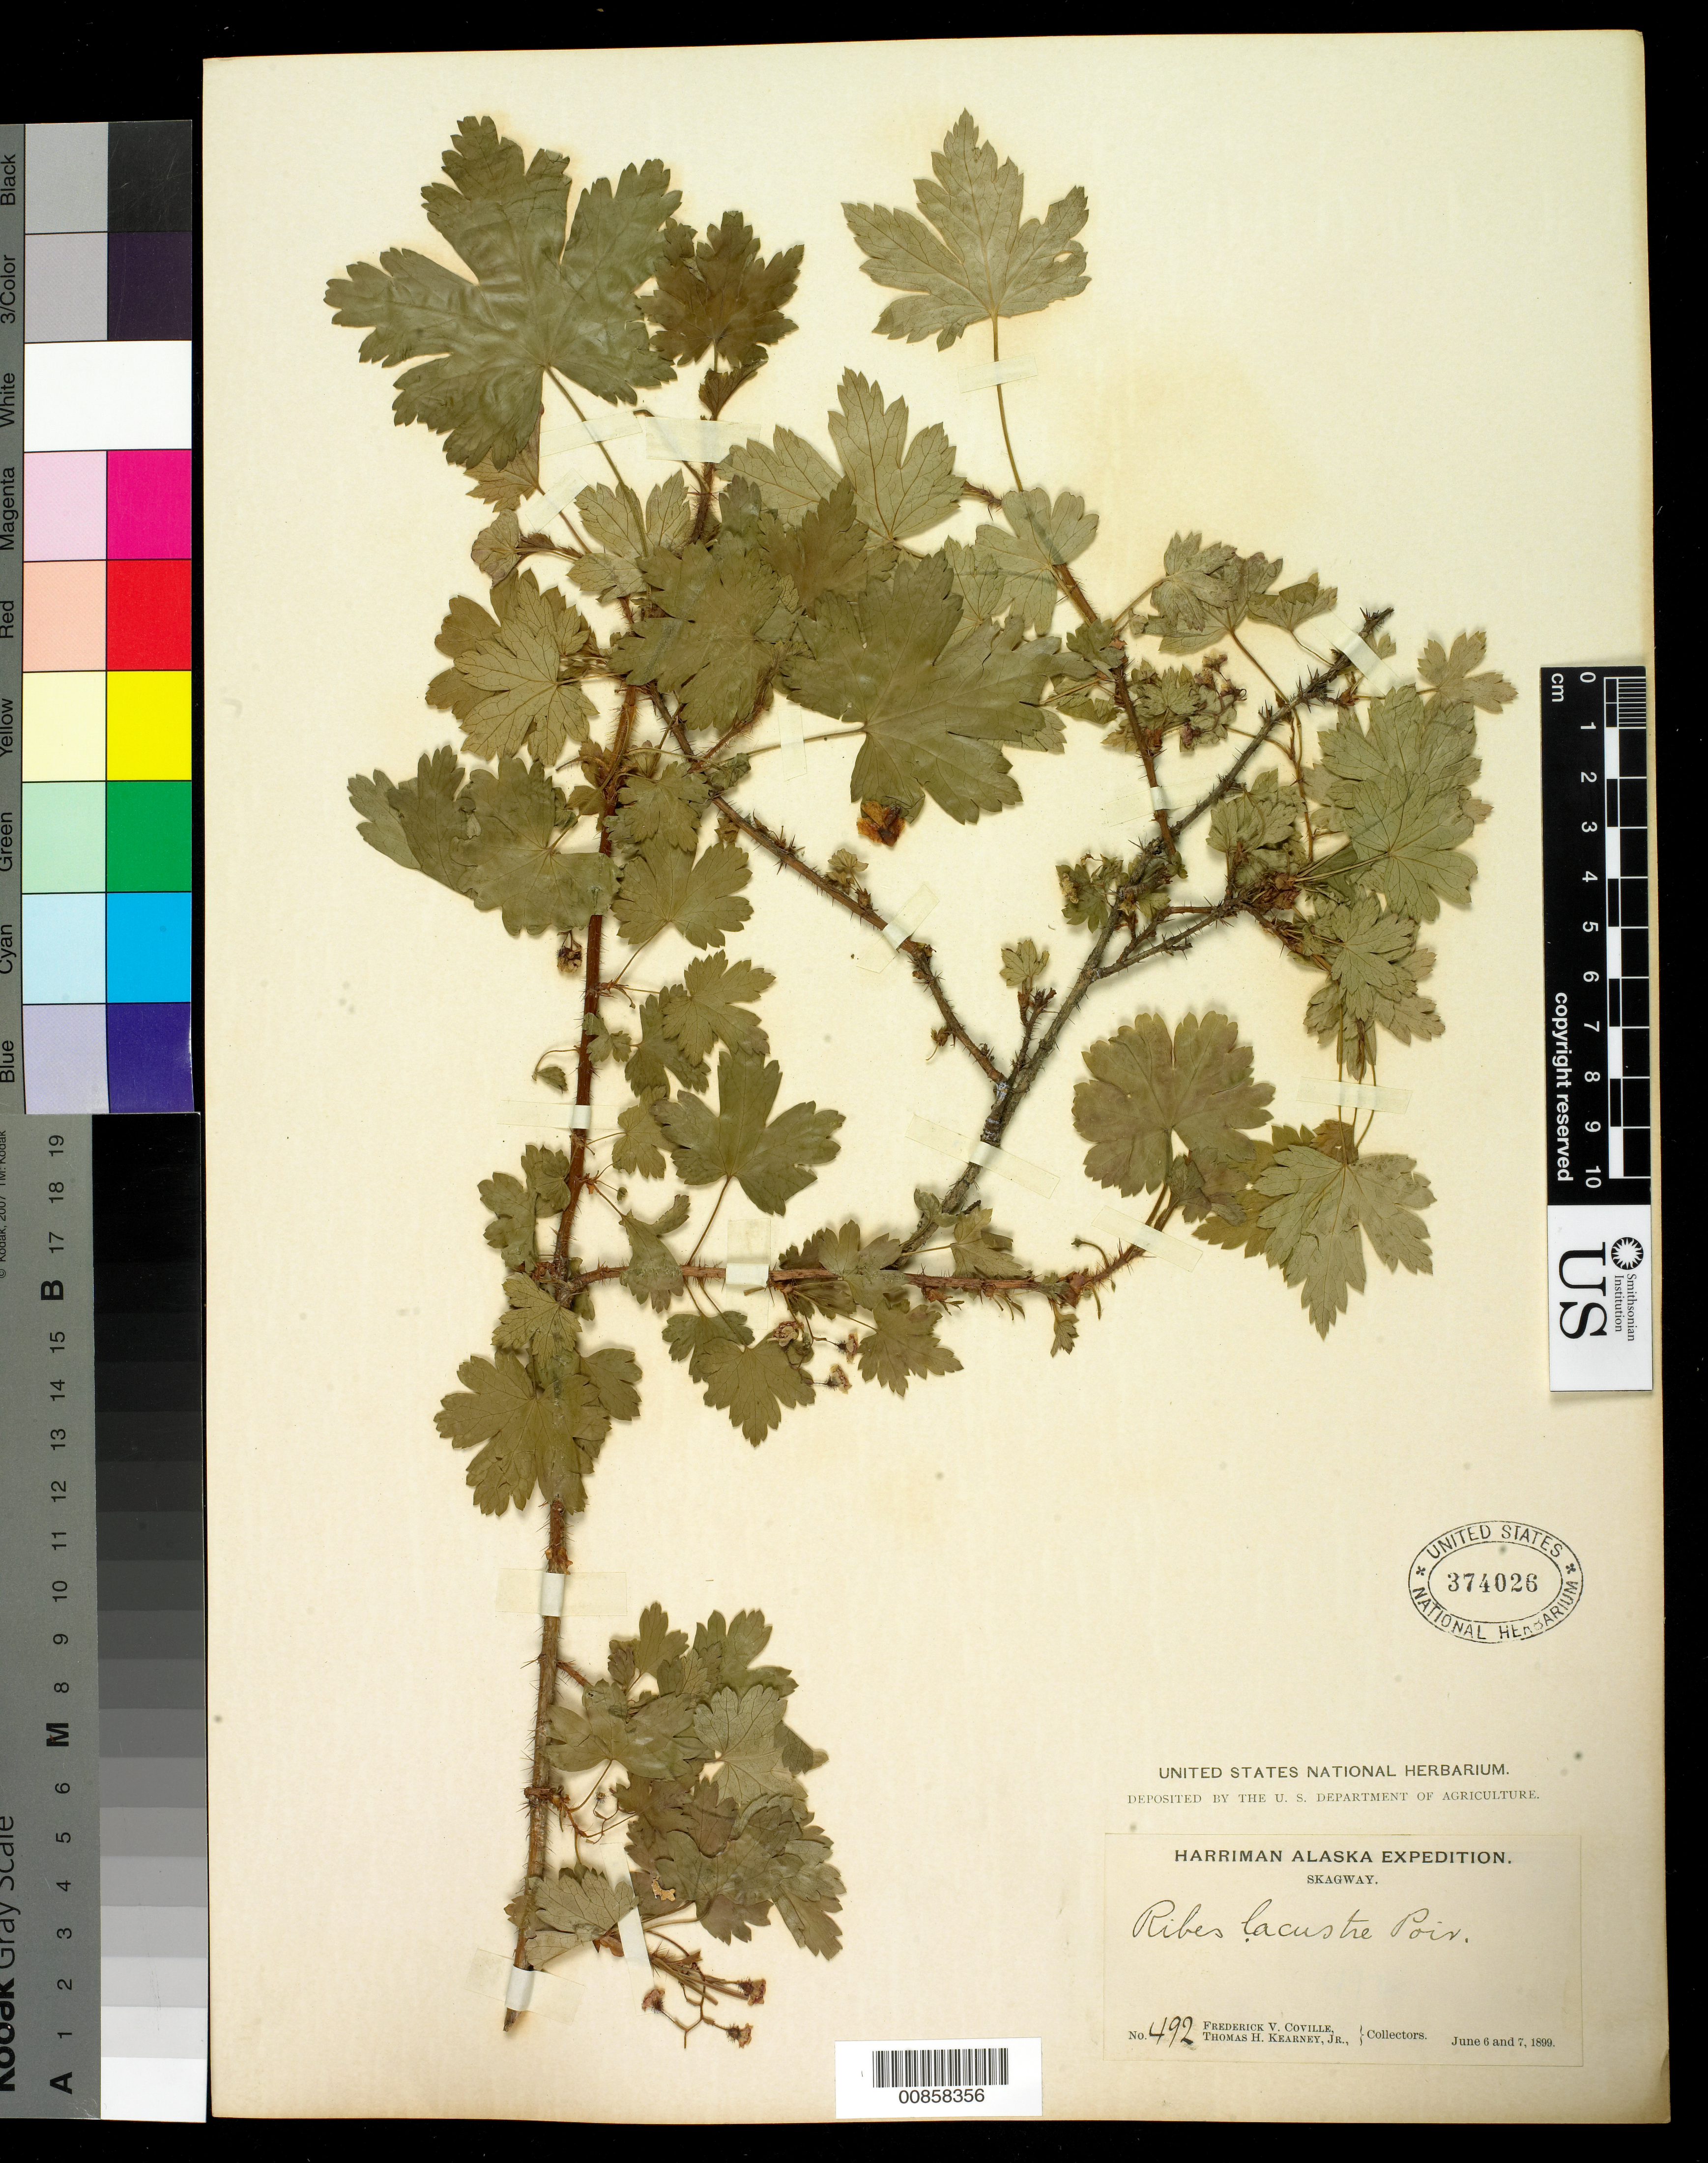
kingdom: Plantae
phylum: Tracheophyta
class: Magnoliopsida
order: Saxifragales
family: Grossulariaceae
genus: Ribes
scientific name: Ribes lacustre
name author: (Pers.) Poir.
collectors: F. V. Coville & T. H. Kearney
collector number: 492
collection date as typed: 06 Jun 1899 to 07 Jun 1899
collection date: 1899-06-06/1899-06-07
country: United States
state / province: Alaska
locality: Skagway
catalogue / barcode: US 374026